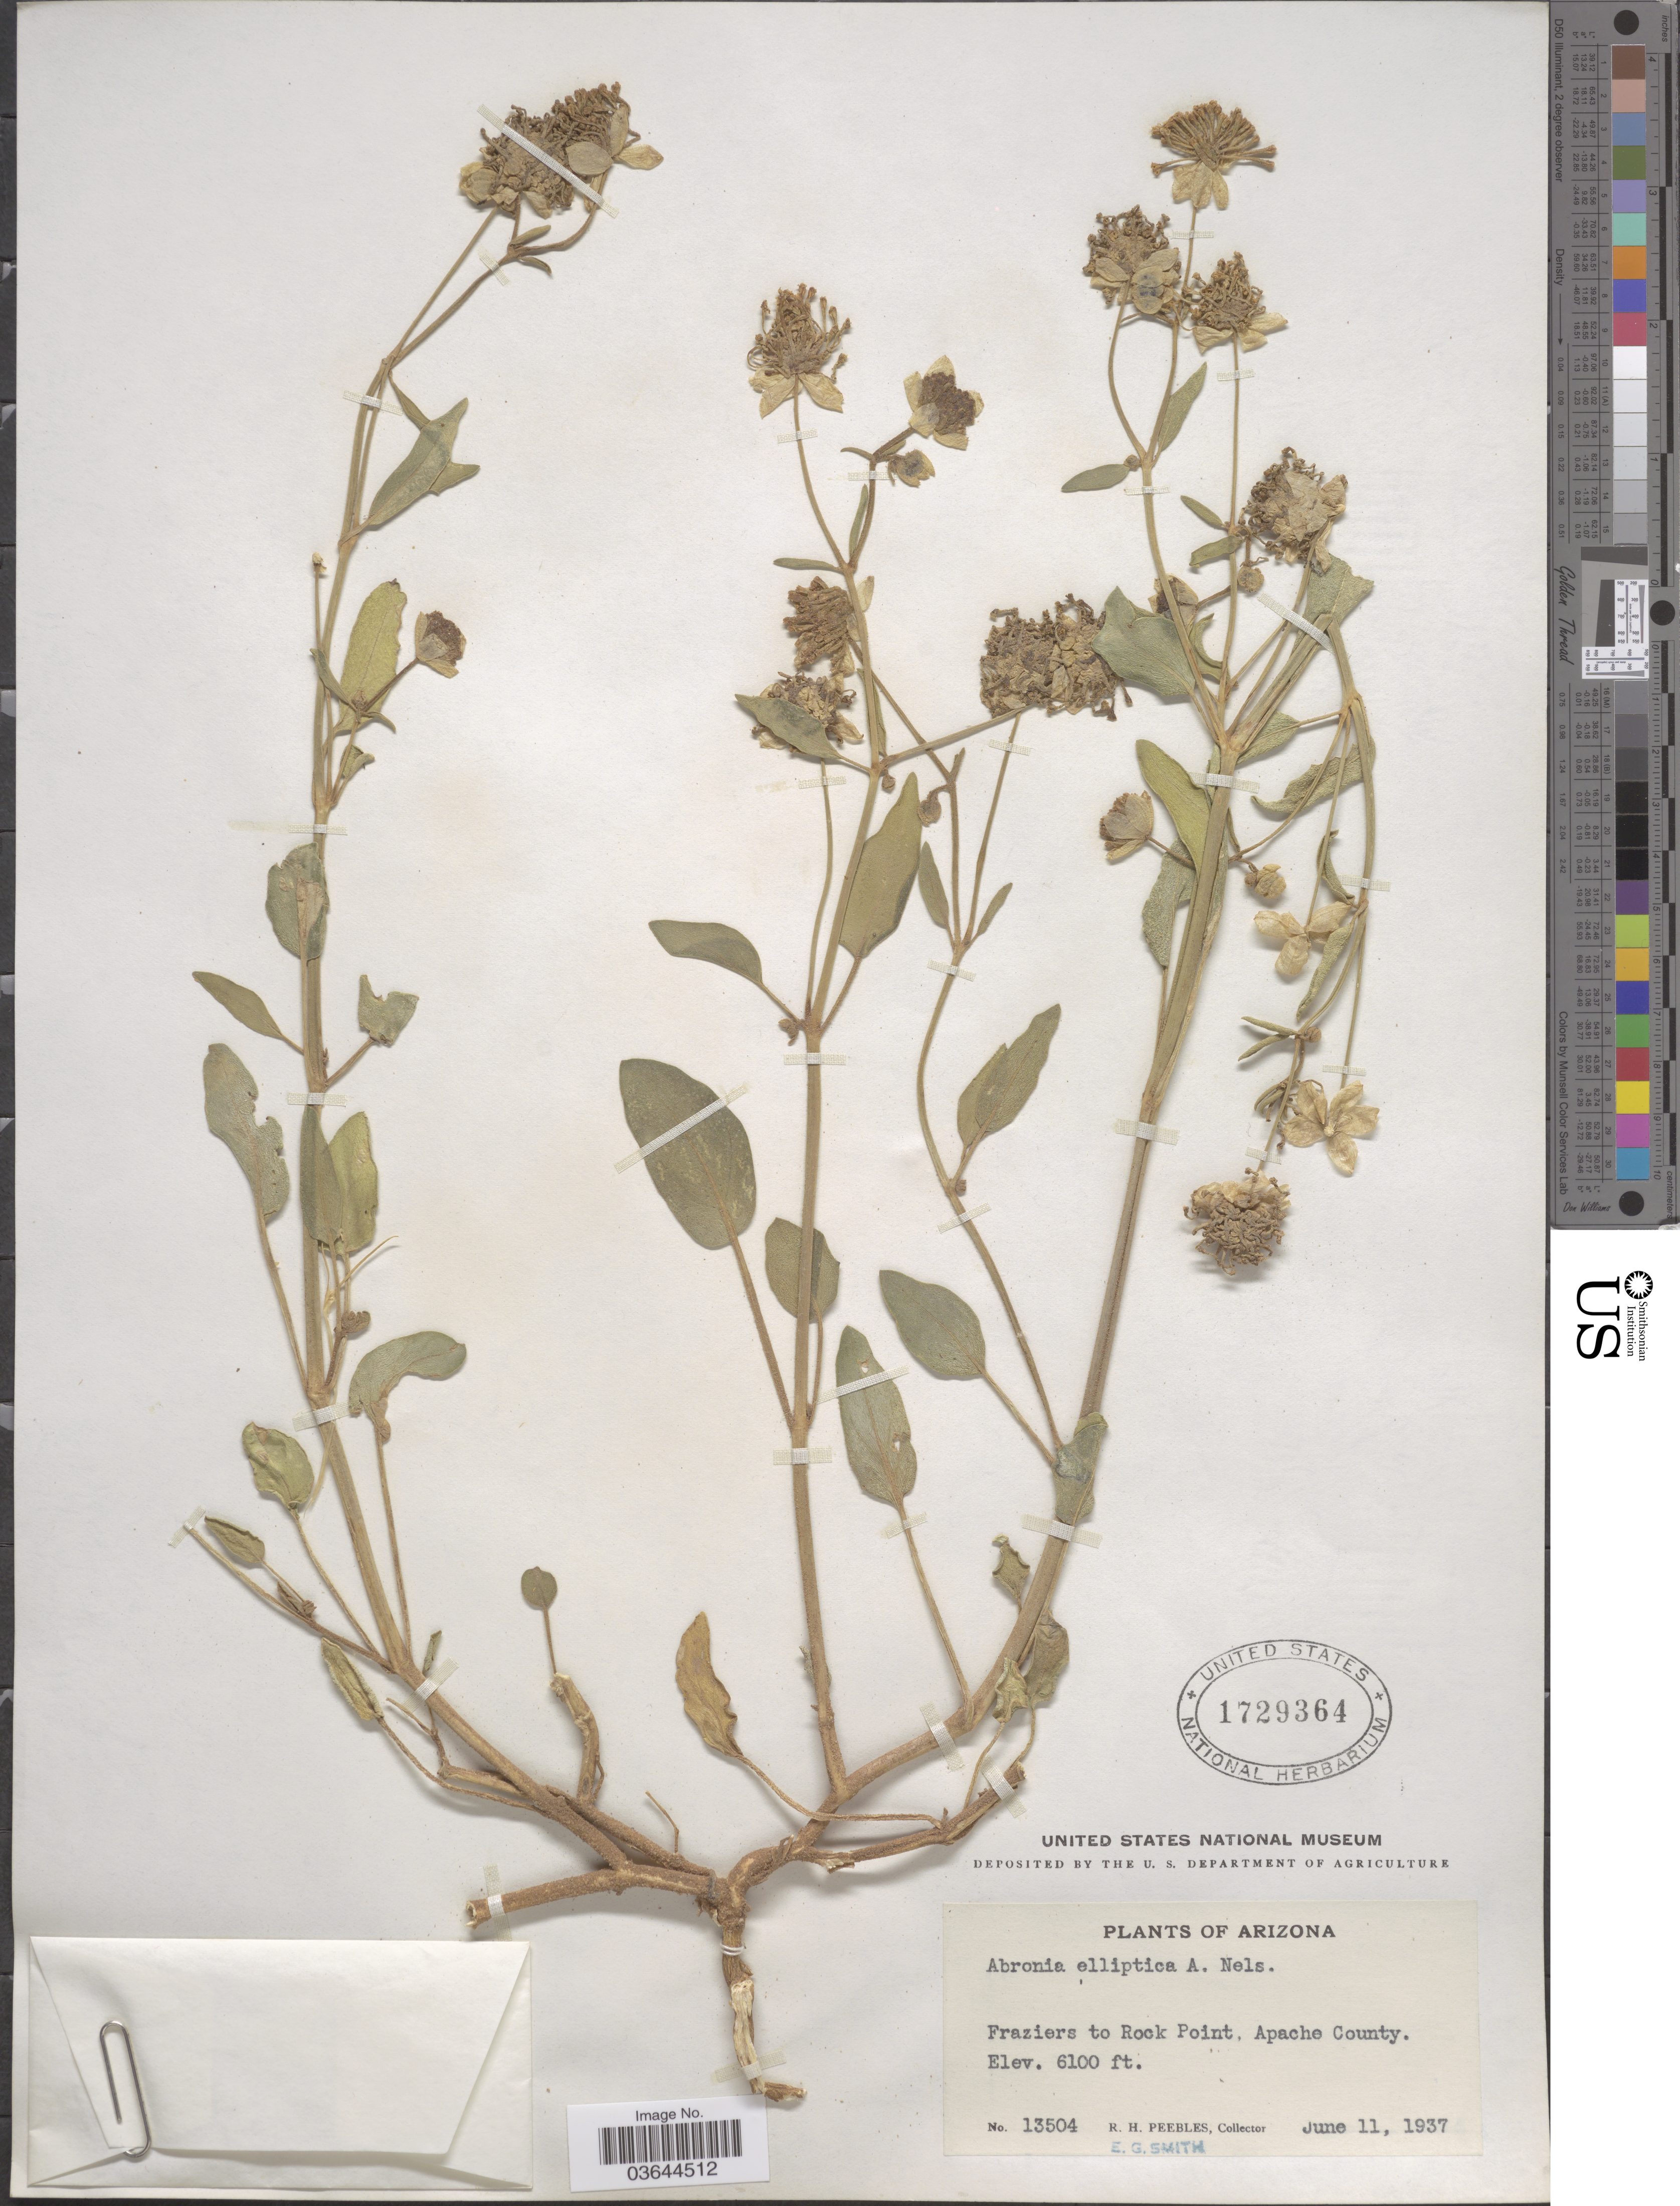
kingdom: Plantae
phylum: Tracheophyta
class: Magnoliopsida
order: Caryophyllales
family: Nyctaginaceae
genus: Abronia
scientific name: Abronia elliptica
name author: A. Nelson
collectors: R. H. Peebles & E. G. Smith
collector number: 13504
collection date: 1937-06-11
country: United States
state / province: Arizona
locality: Fraziers to Rock Point, Apache County.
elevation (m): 1859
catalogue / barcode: US 1729364